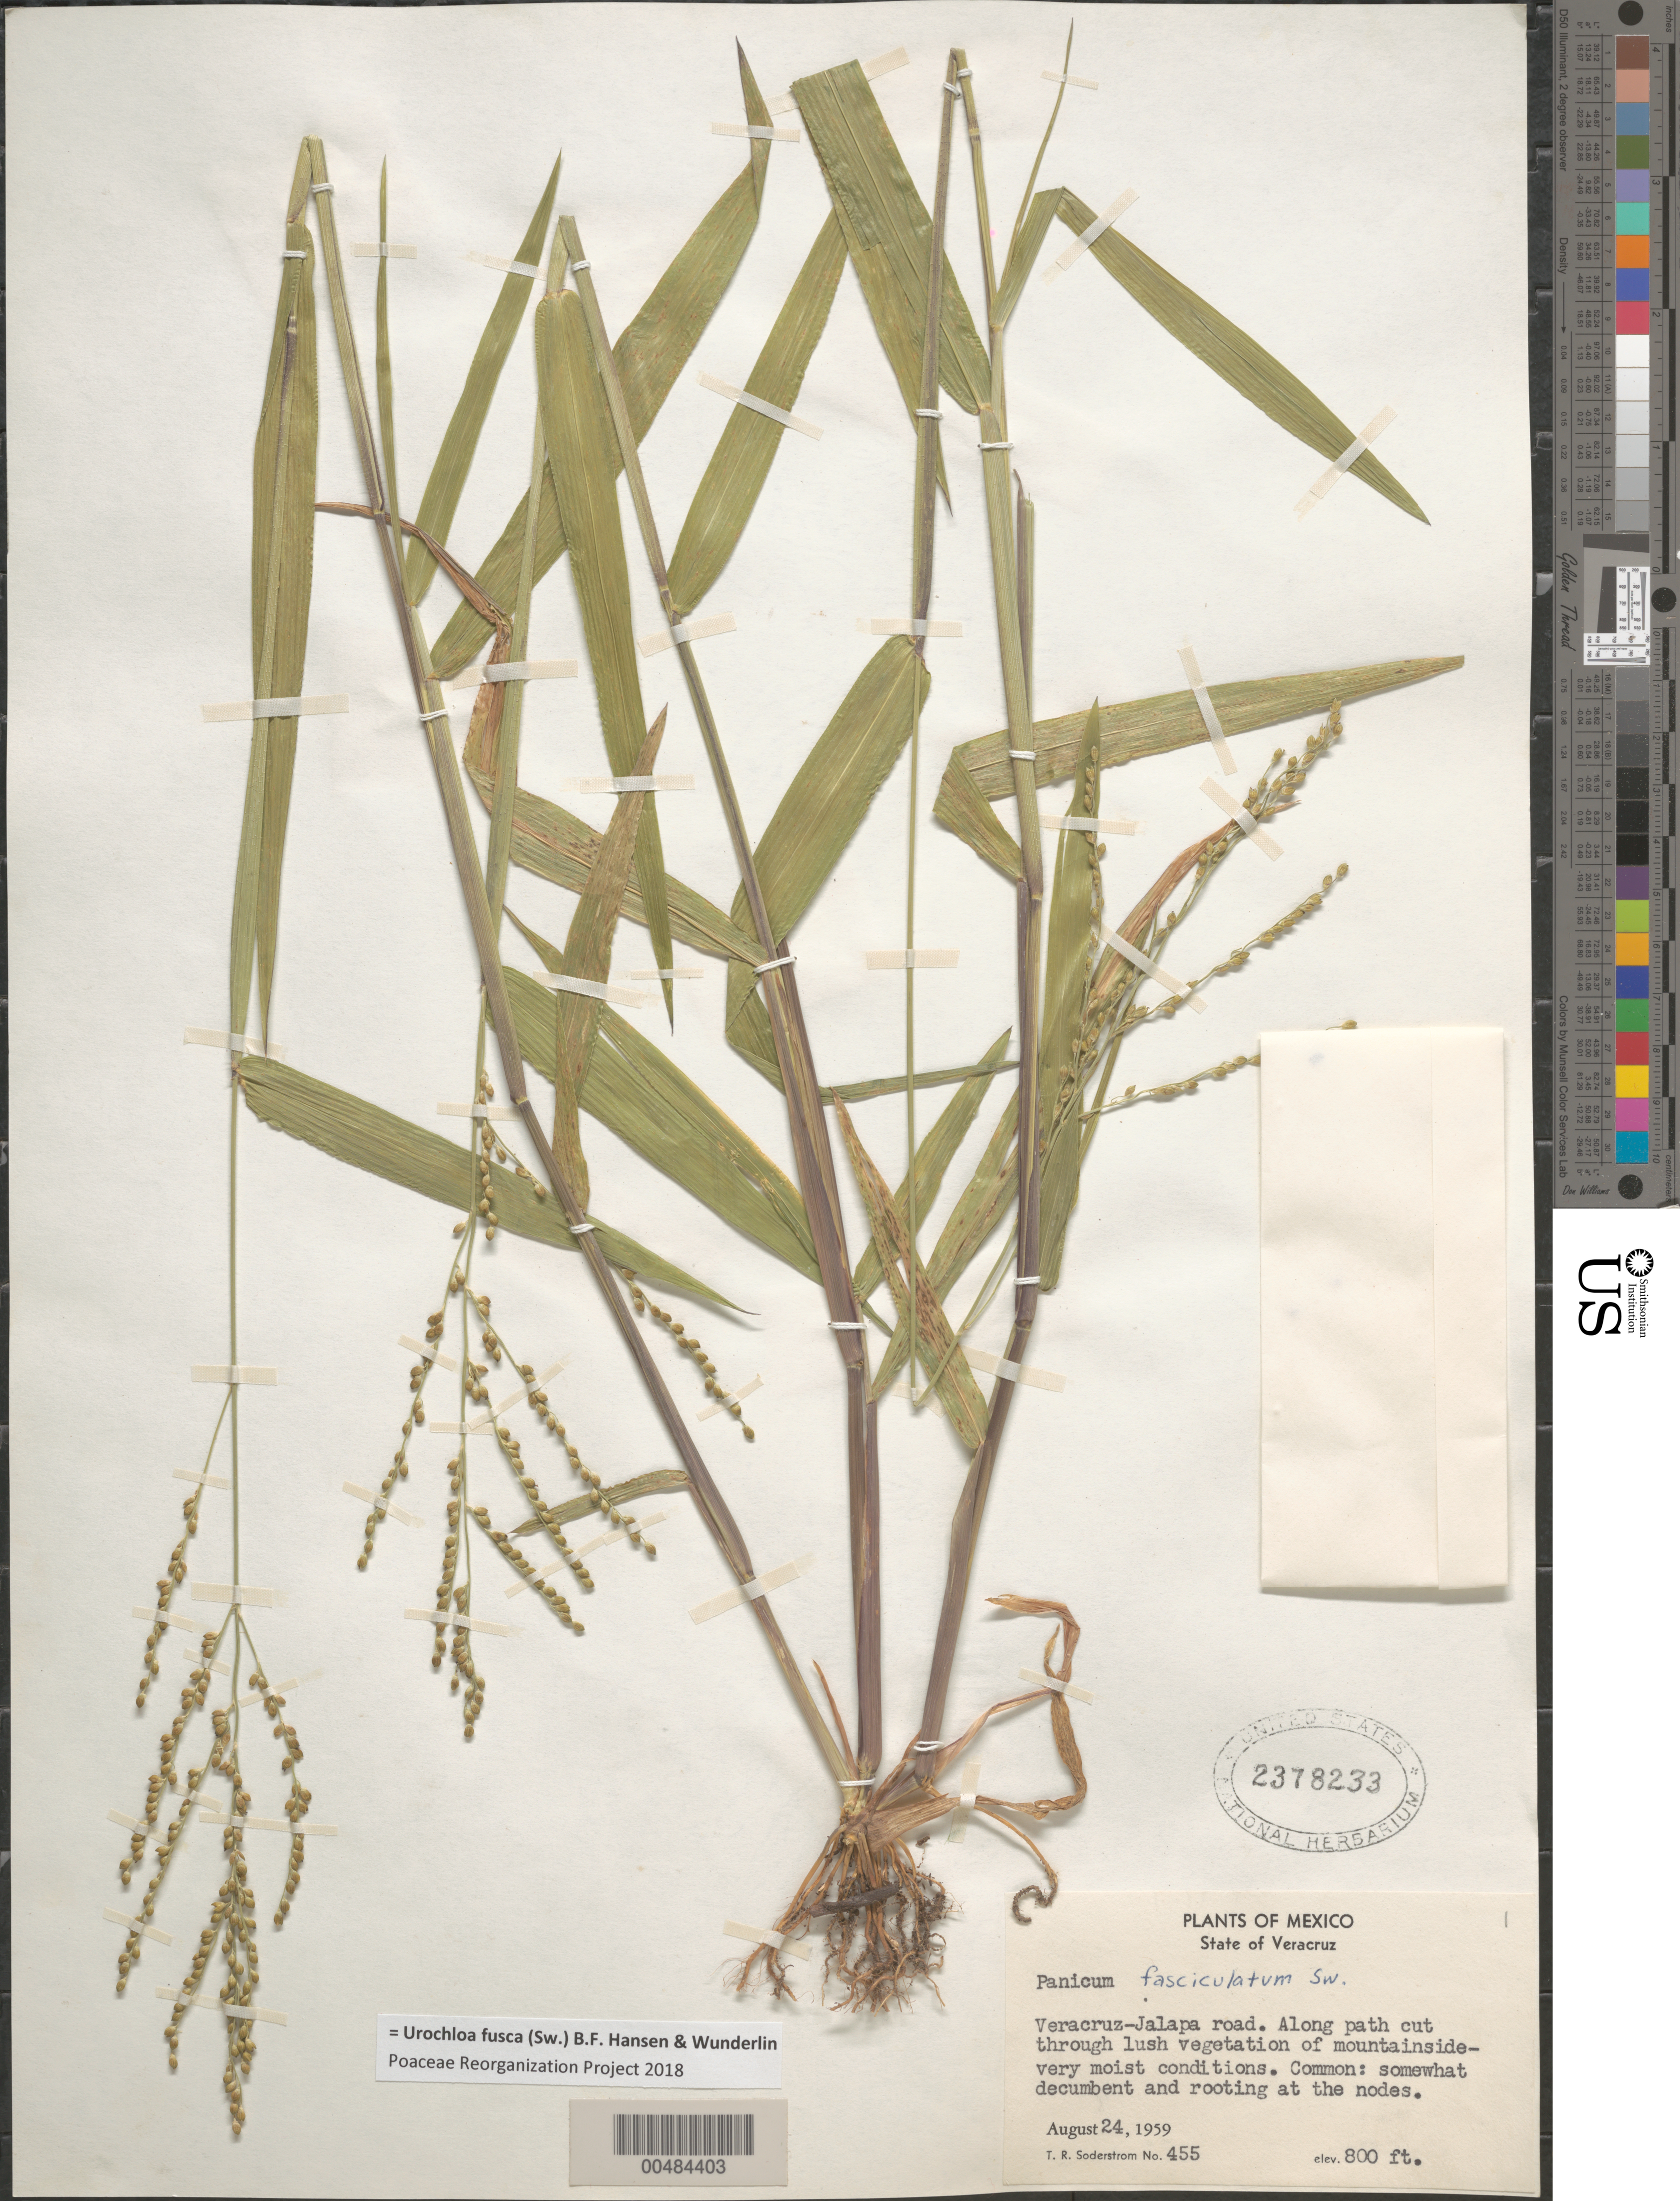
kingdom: Plantae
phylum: Tracheophyta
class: Liliopsida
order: Poales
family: Poaceae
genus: Brachiaria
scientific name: Brachiaria fasciculata var. reticulata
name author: (Torr.) Beetle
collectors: T. R. Soderstrom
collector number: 455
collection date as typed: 24 Aug 1959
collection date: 1959-08-24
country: Mexico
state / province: Veracruz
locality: Veracruz-Jalapa road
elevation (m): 244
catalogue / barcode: US 2378233